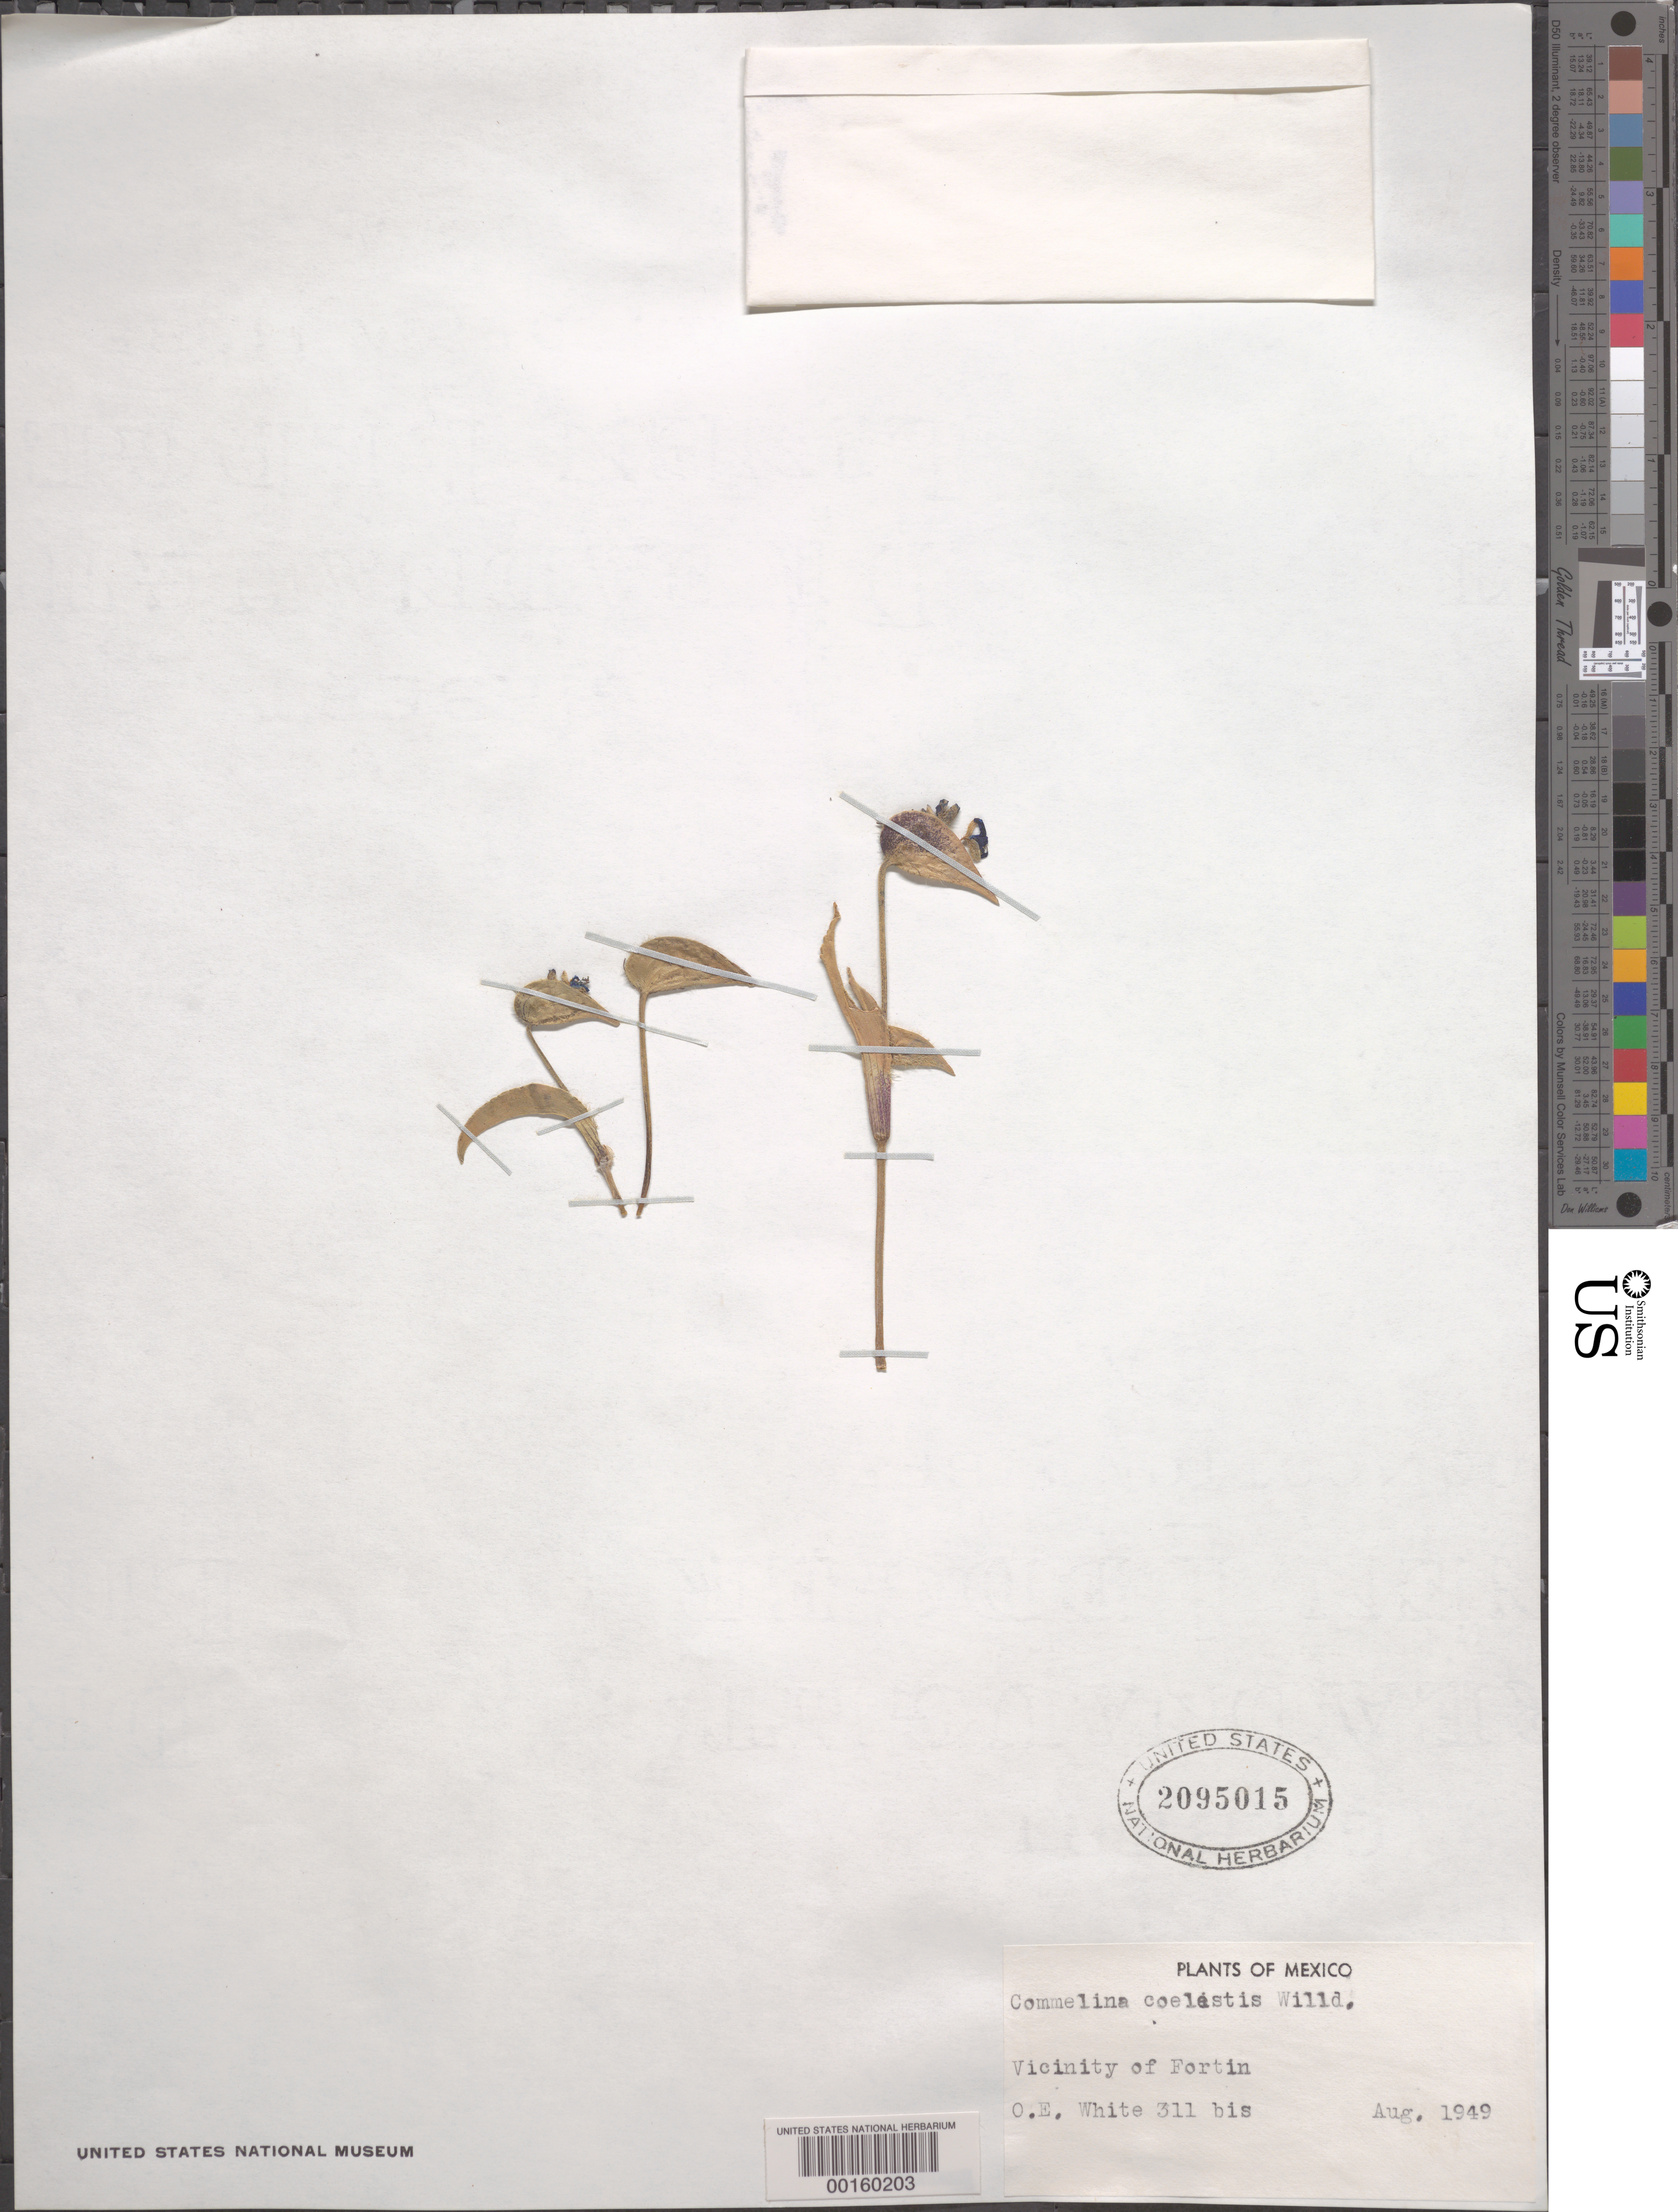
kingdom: Plantae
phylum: Tracheophyta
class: Liliopsida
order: Commelinales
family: Commelinaceae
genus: Commelina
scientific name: Commelina coelestis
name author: Willd.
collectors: O. E. White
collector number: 311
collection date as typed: Aug 1949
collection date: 1949-08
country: Mexico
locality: Vicinity of fortin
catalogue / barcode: US 2095015